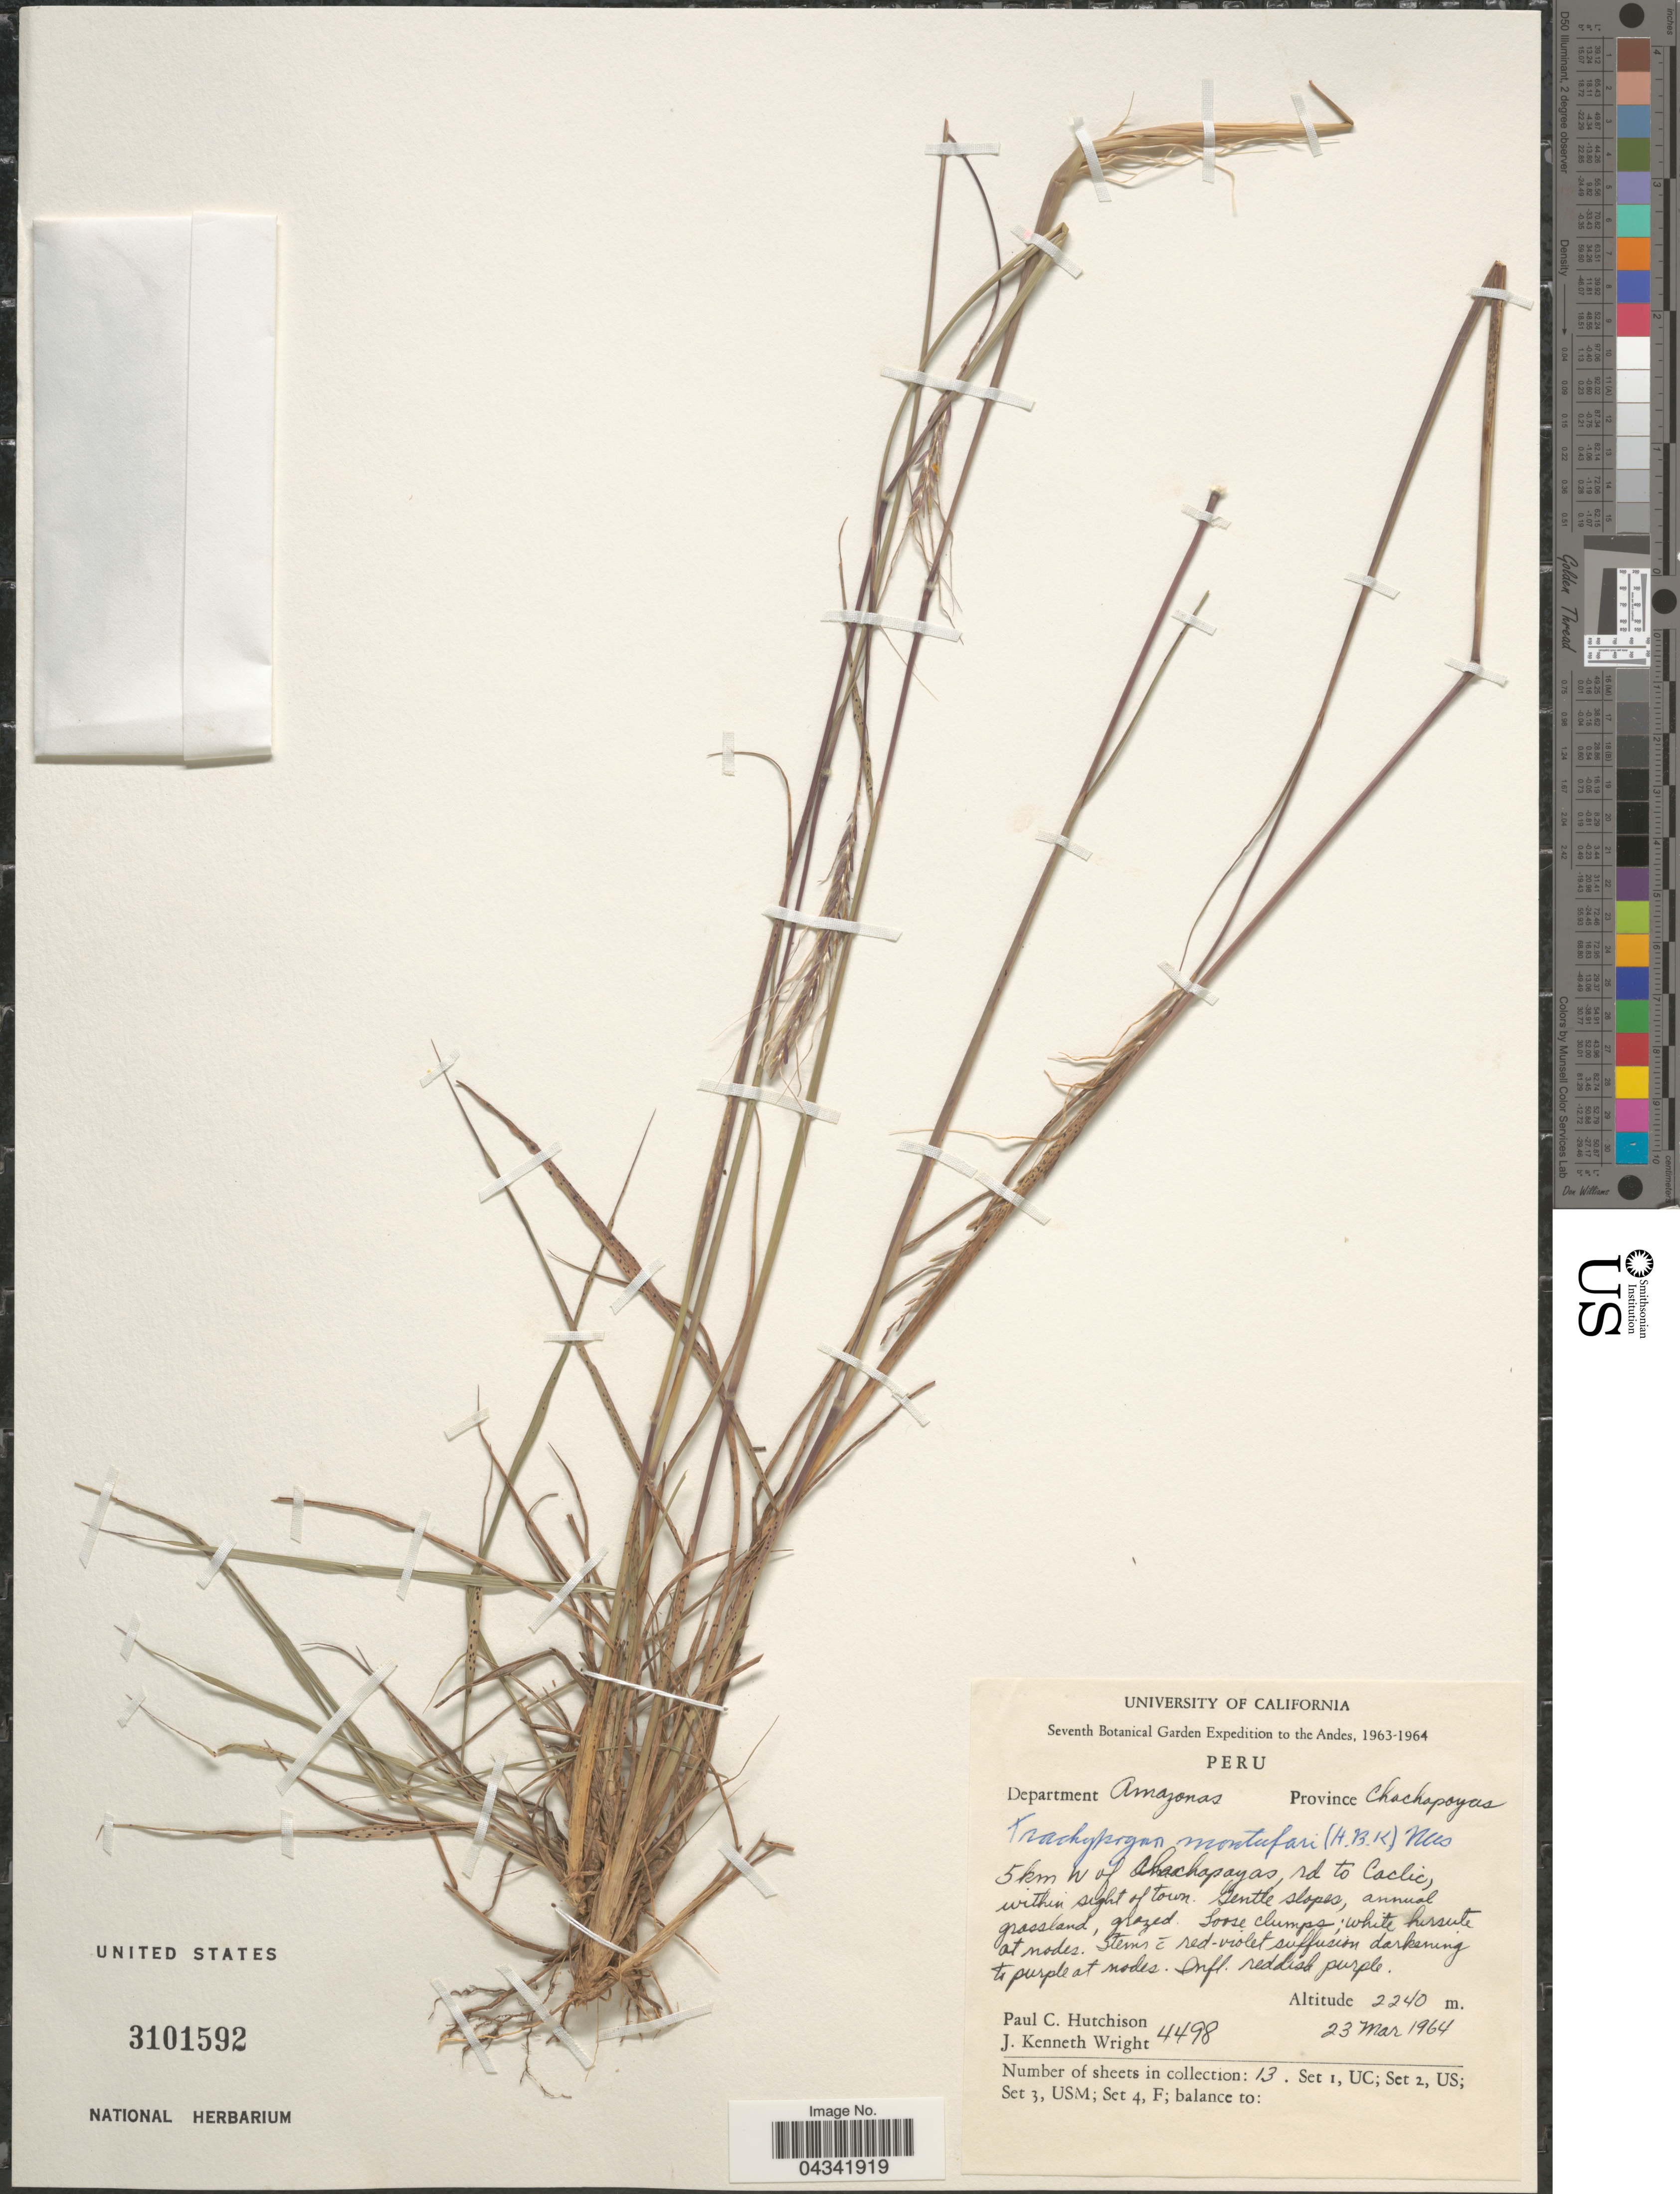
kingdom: Plantae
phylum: Tracheophyta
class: Liliopsida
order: Poales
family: Poaceae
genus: Trachypogon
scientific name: Trachypogon spicatus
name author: (L. f.) Kuntze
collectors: P. C. Hutchison & J. K. Wright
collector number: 4498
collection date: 1964-03-23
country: Peru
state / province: Amazonas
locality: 5 km. W. of Chachapoyas, rd. to Caclic, within sight of town, Province Chachapoyas, Department Amazonas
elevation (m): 2240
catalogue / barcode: US 3101592